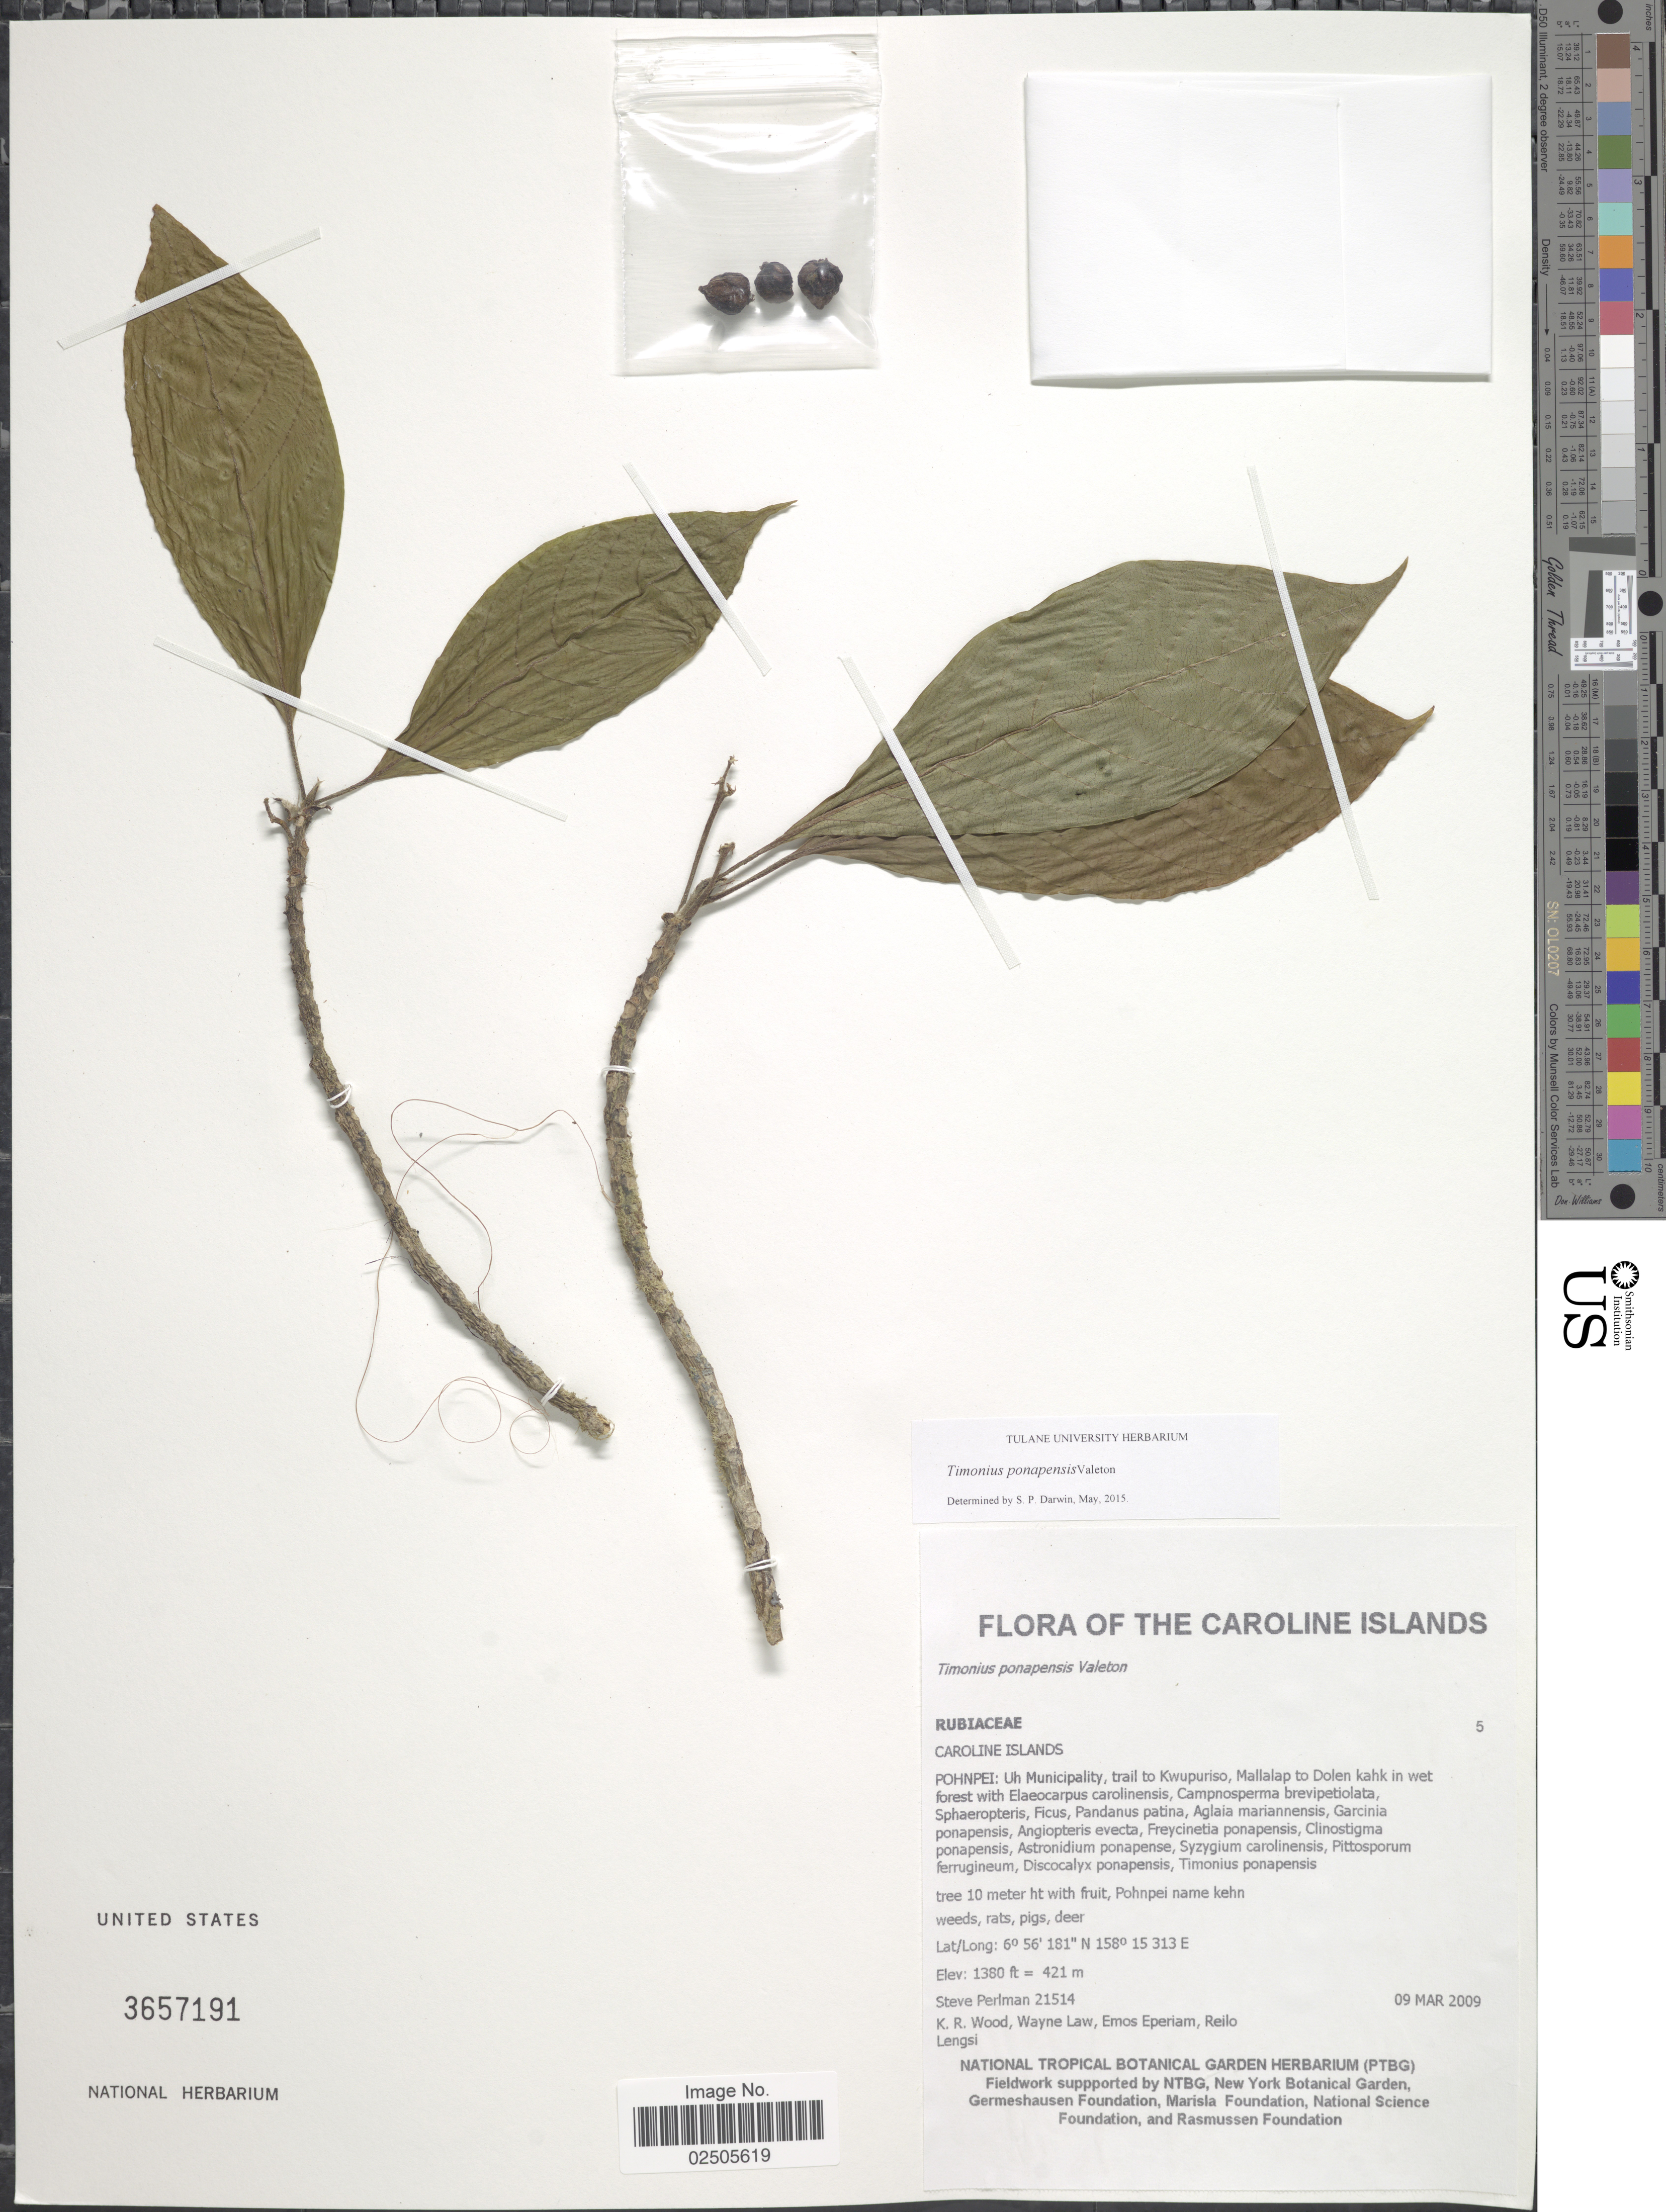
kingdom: Plantae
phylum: Tracheophyta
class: Magnoliopsida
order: Gentianales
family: Rubiaceae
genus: Timonius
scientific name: Timonius ponapensis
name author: Valeton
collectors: S. Perlman, K. R. Wood, W. Law, E. Eperiam & R. Lengsi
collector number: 21514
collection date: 2009-03-09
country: Micronesia, Federated States of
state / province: Pohnpei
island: Pohnpei [Ponape]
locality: Caroline Islands - Pohnpei: Uh Municipality, trail to Kwupuriso, Mailalap to Dolen Kahk in wet forest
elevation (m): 421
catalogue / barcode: US 3657191